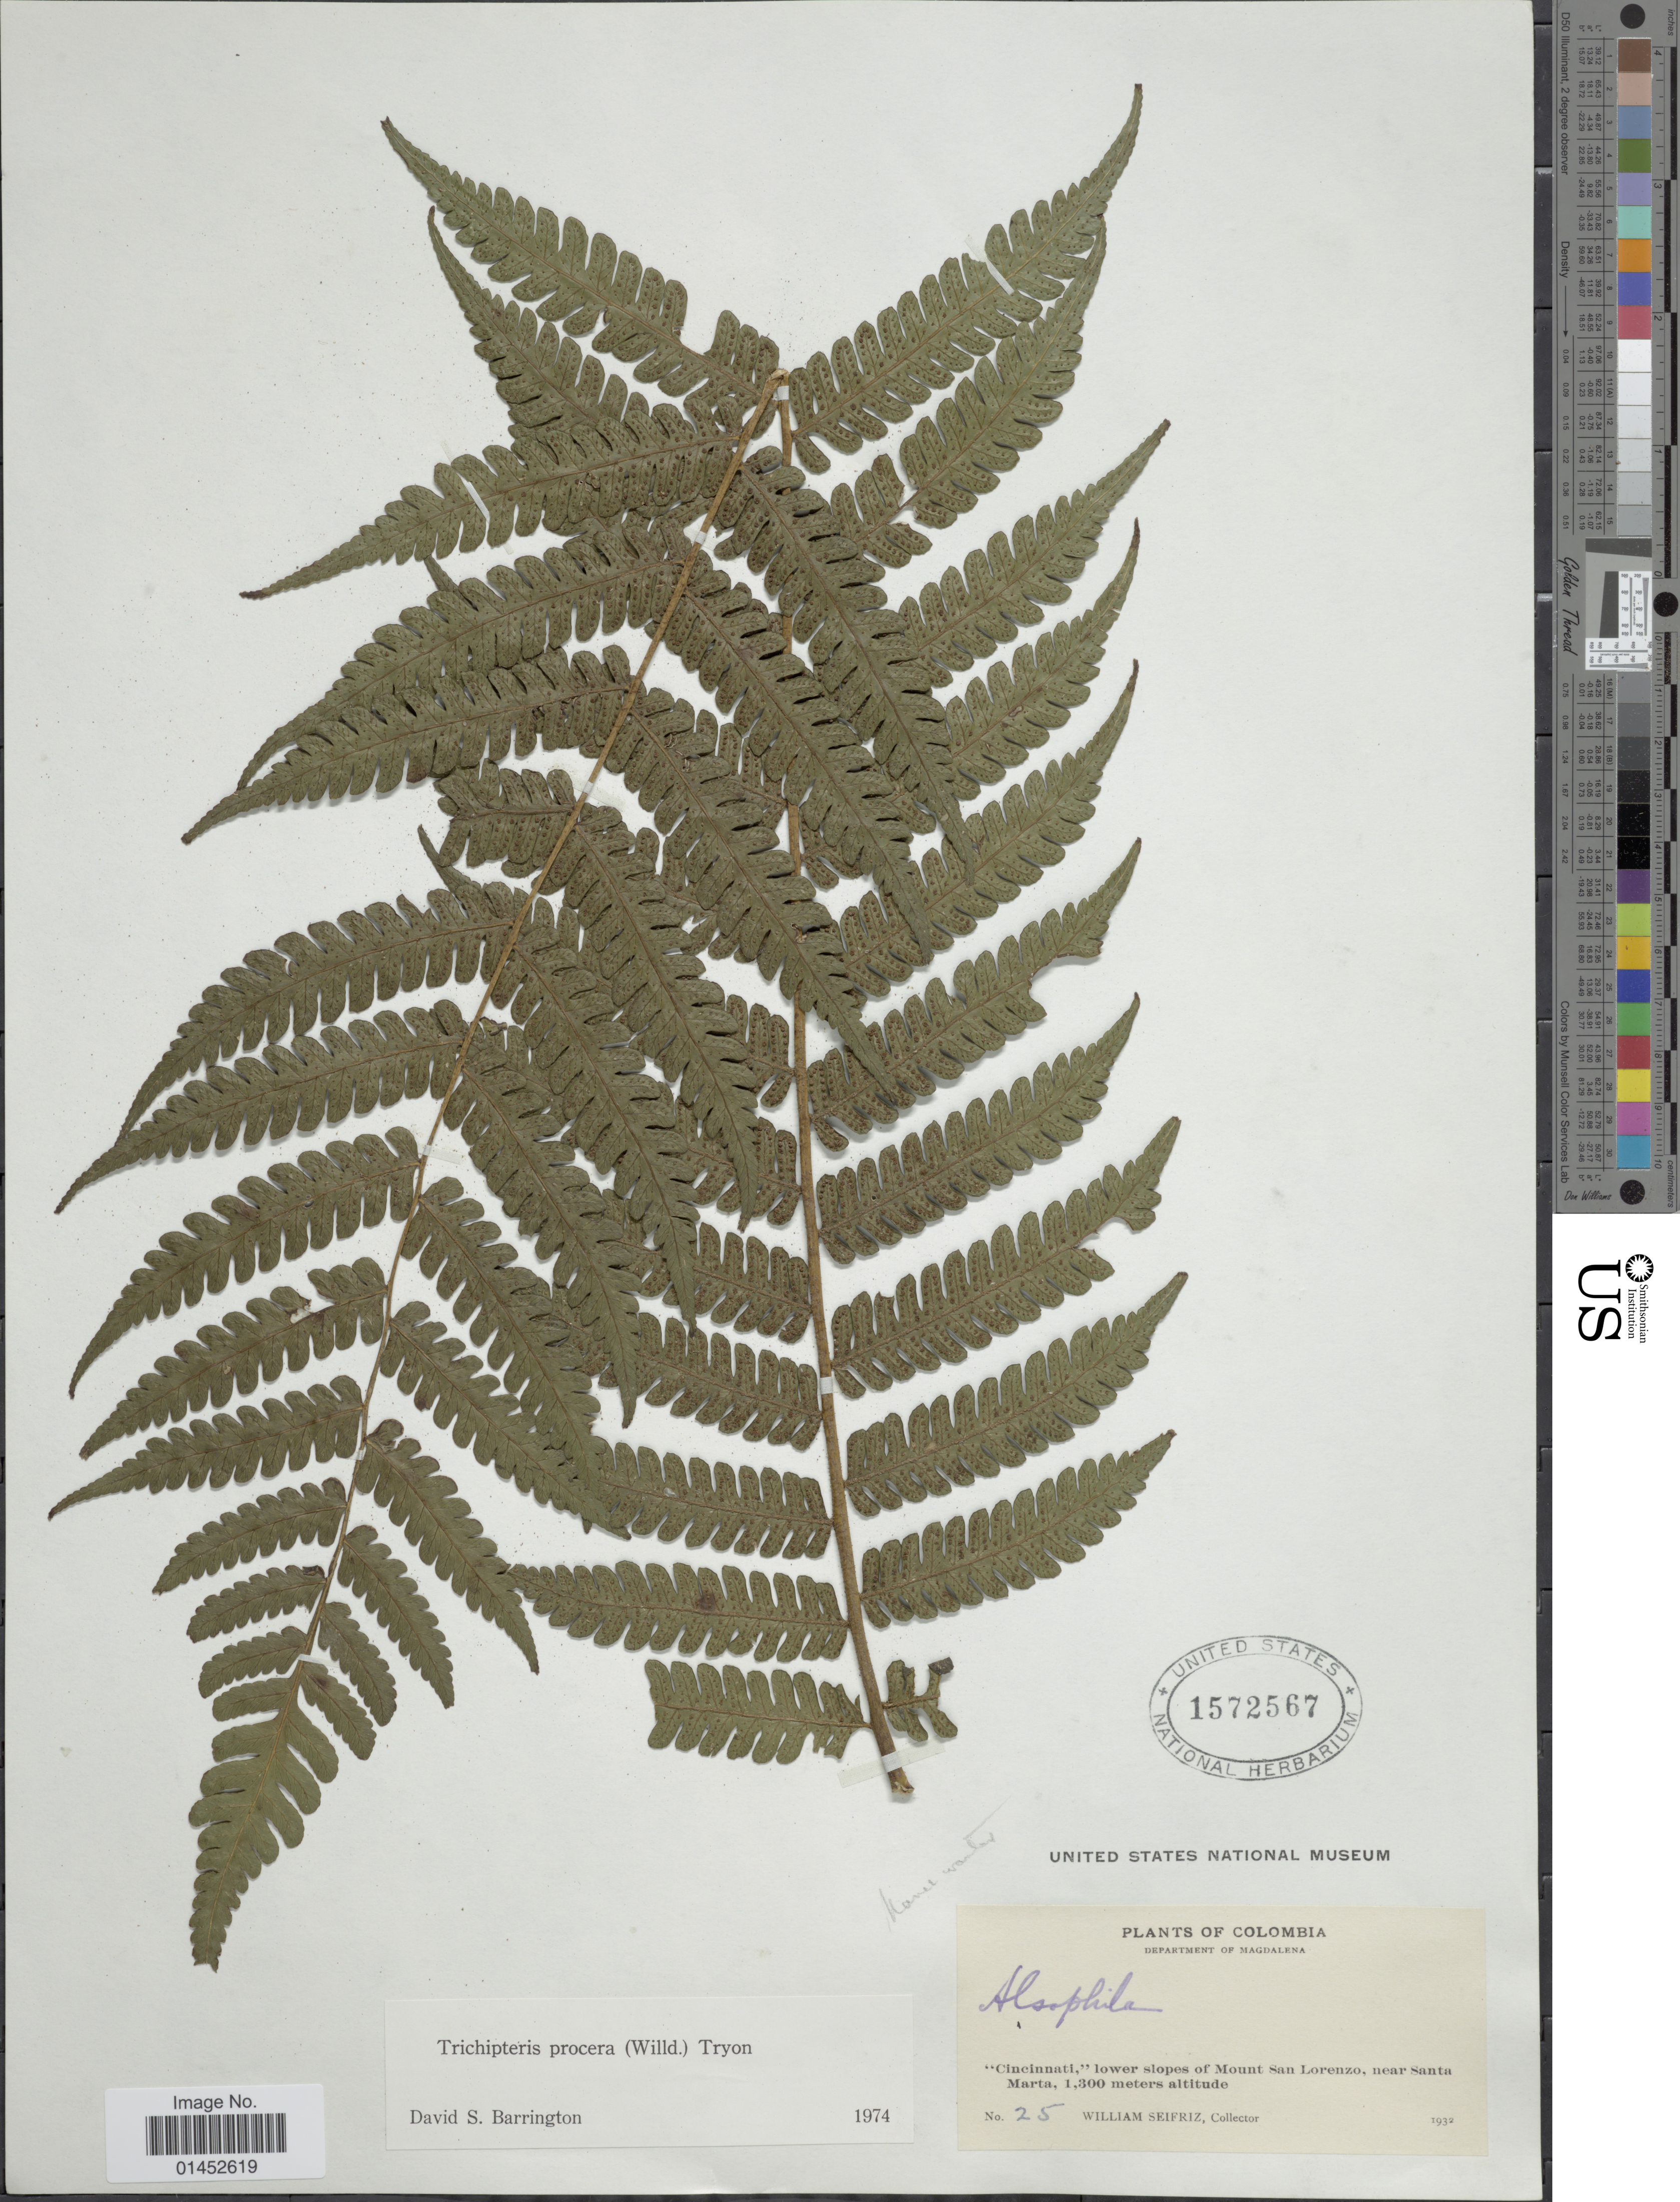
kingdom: Plantae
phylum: Tracheophyta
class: Polypodiopsida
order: Cyatheales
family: Cyatheaceae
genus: Cyathea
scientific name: Cyathea pungens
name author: (Willd.) Domin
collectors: W. Seifriz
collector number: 25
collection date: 1932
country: Colombia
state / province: Magdalena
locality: Department of Magdalena, 'Cincinnati, ' lower slopes of Mount San Lorenzo, near Santa Marta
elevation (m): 1300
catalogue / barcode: US 1572567